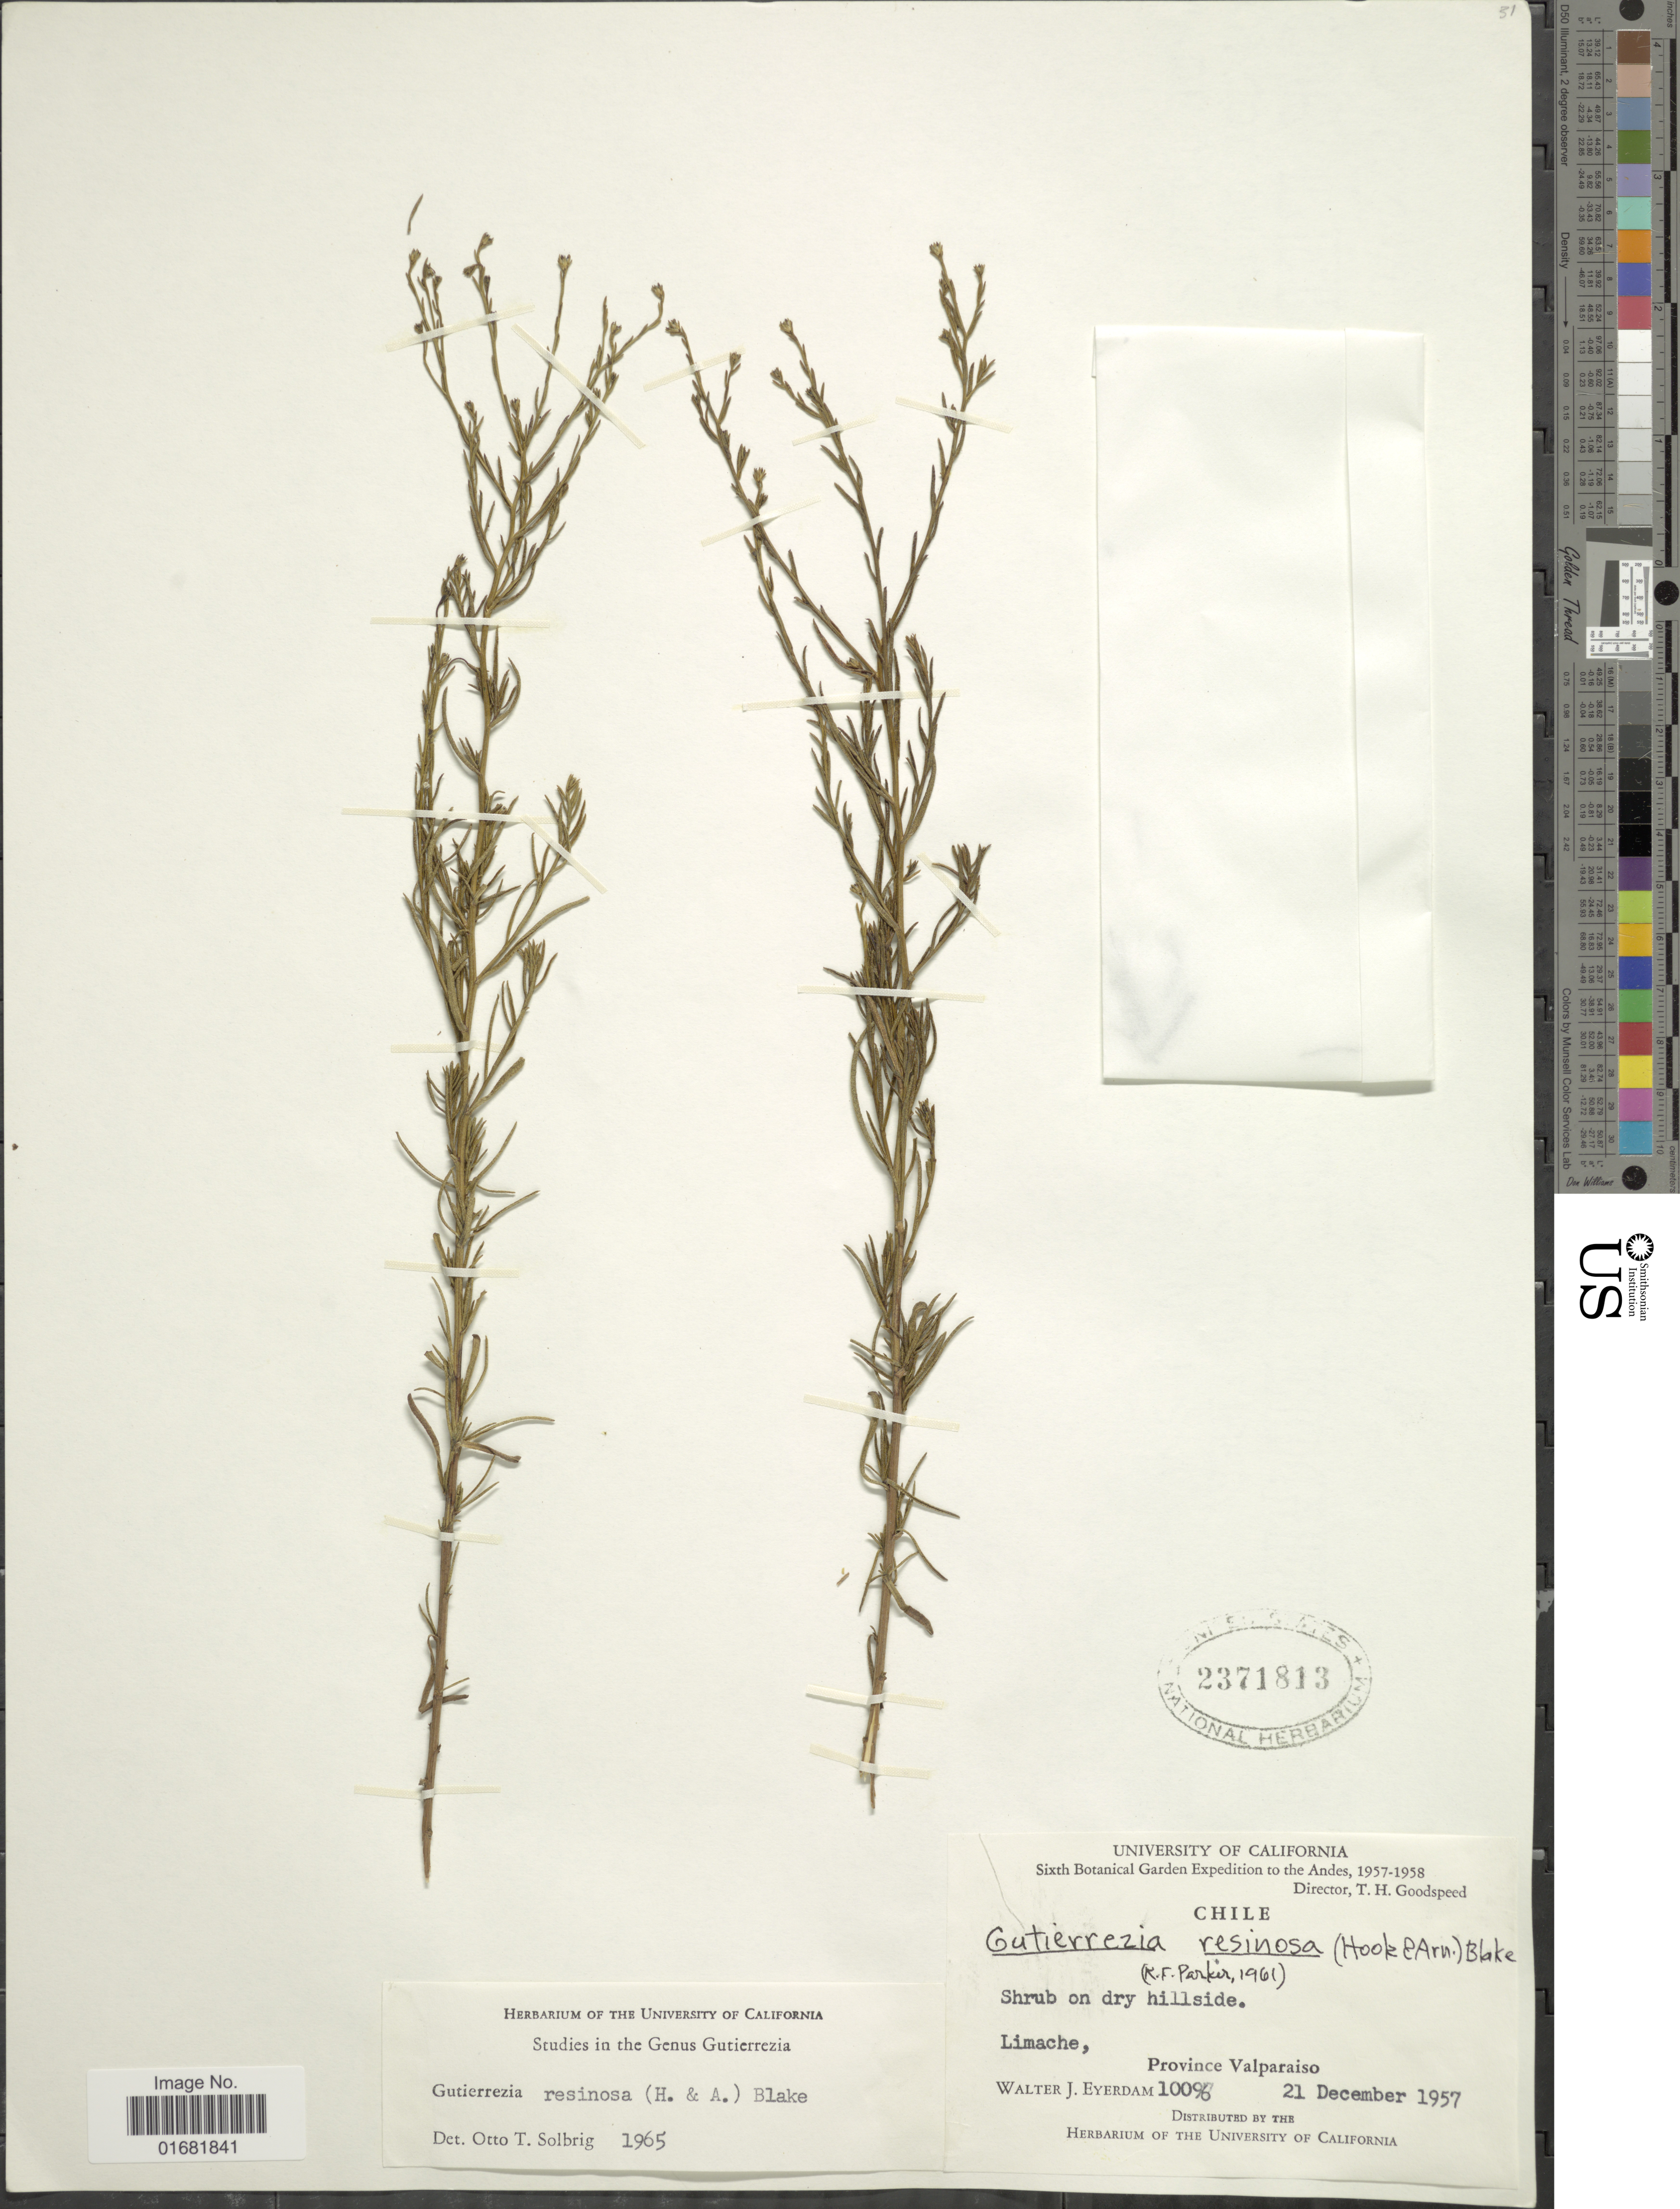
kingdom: Plantae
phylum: Tracheophyta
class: Magnoliopsida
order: Asterales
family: Asteraceae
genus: Gutierrezia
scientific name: Gutierrezia resinosa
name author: (Hook. & Arn.) S.F. Blake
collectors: W. J. Eyerdam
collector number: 10096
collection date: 1957-12-21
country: Chile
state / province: Valparaíso (V)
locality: Andes. Limache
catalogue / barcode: US 2371813